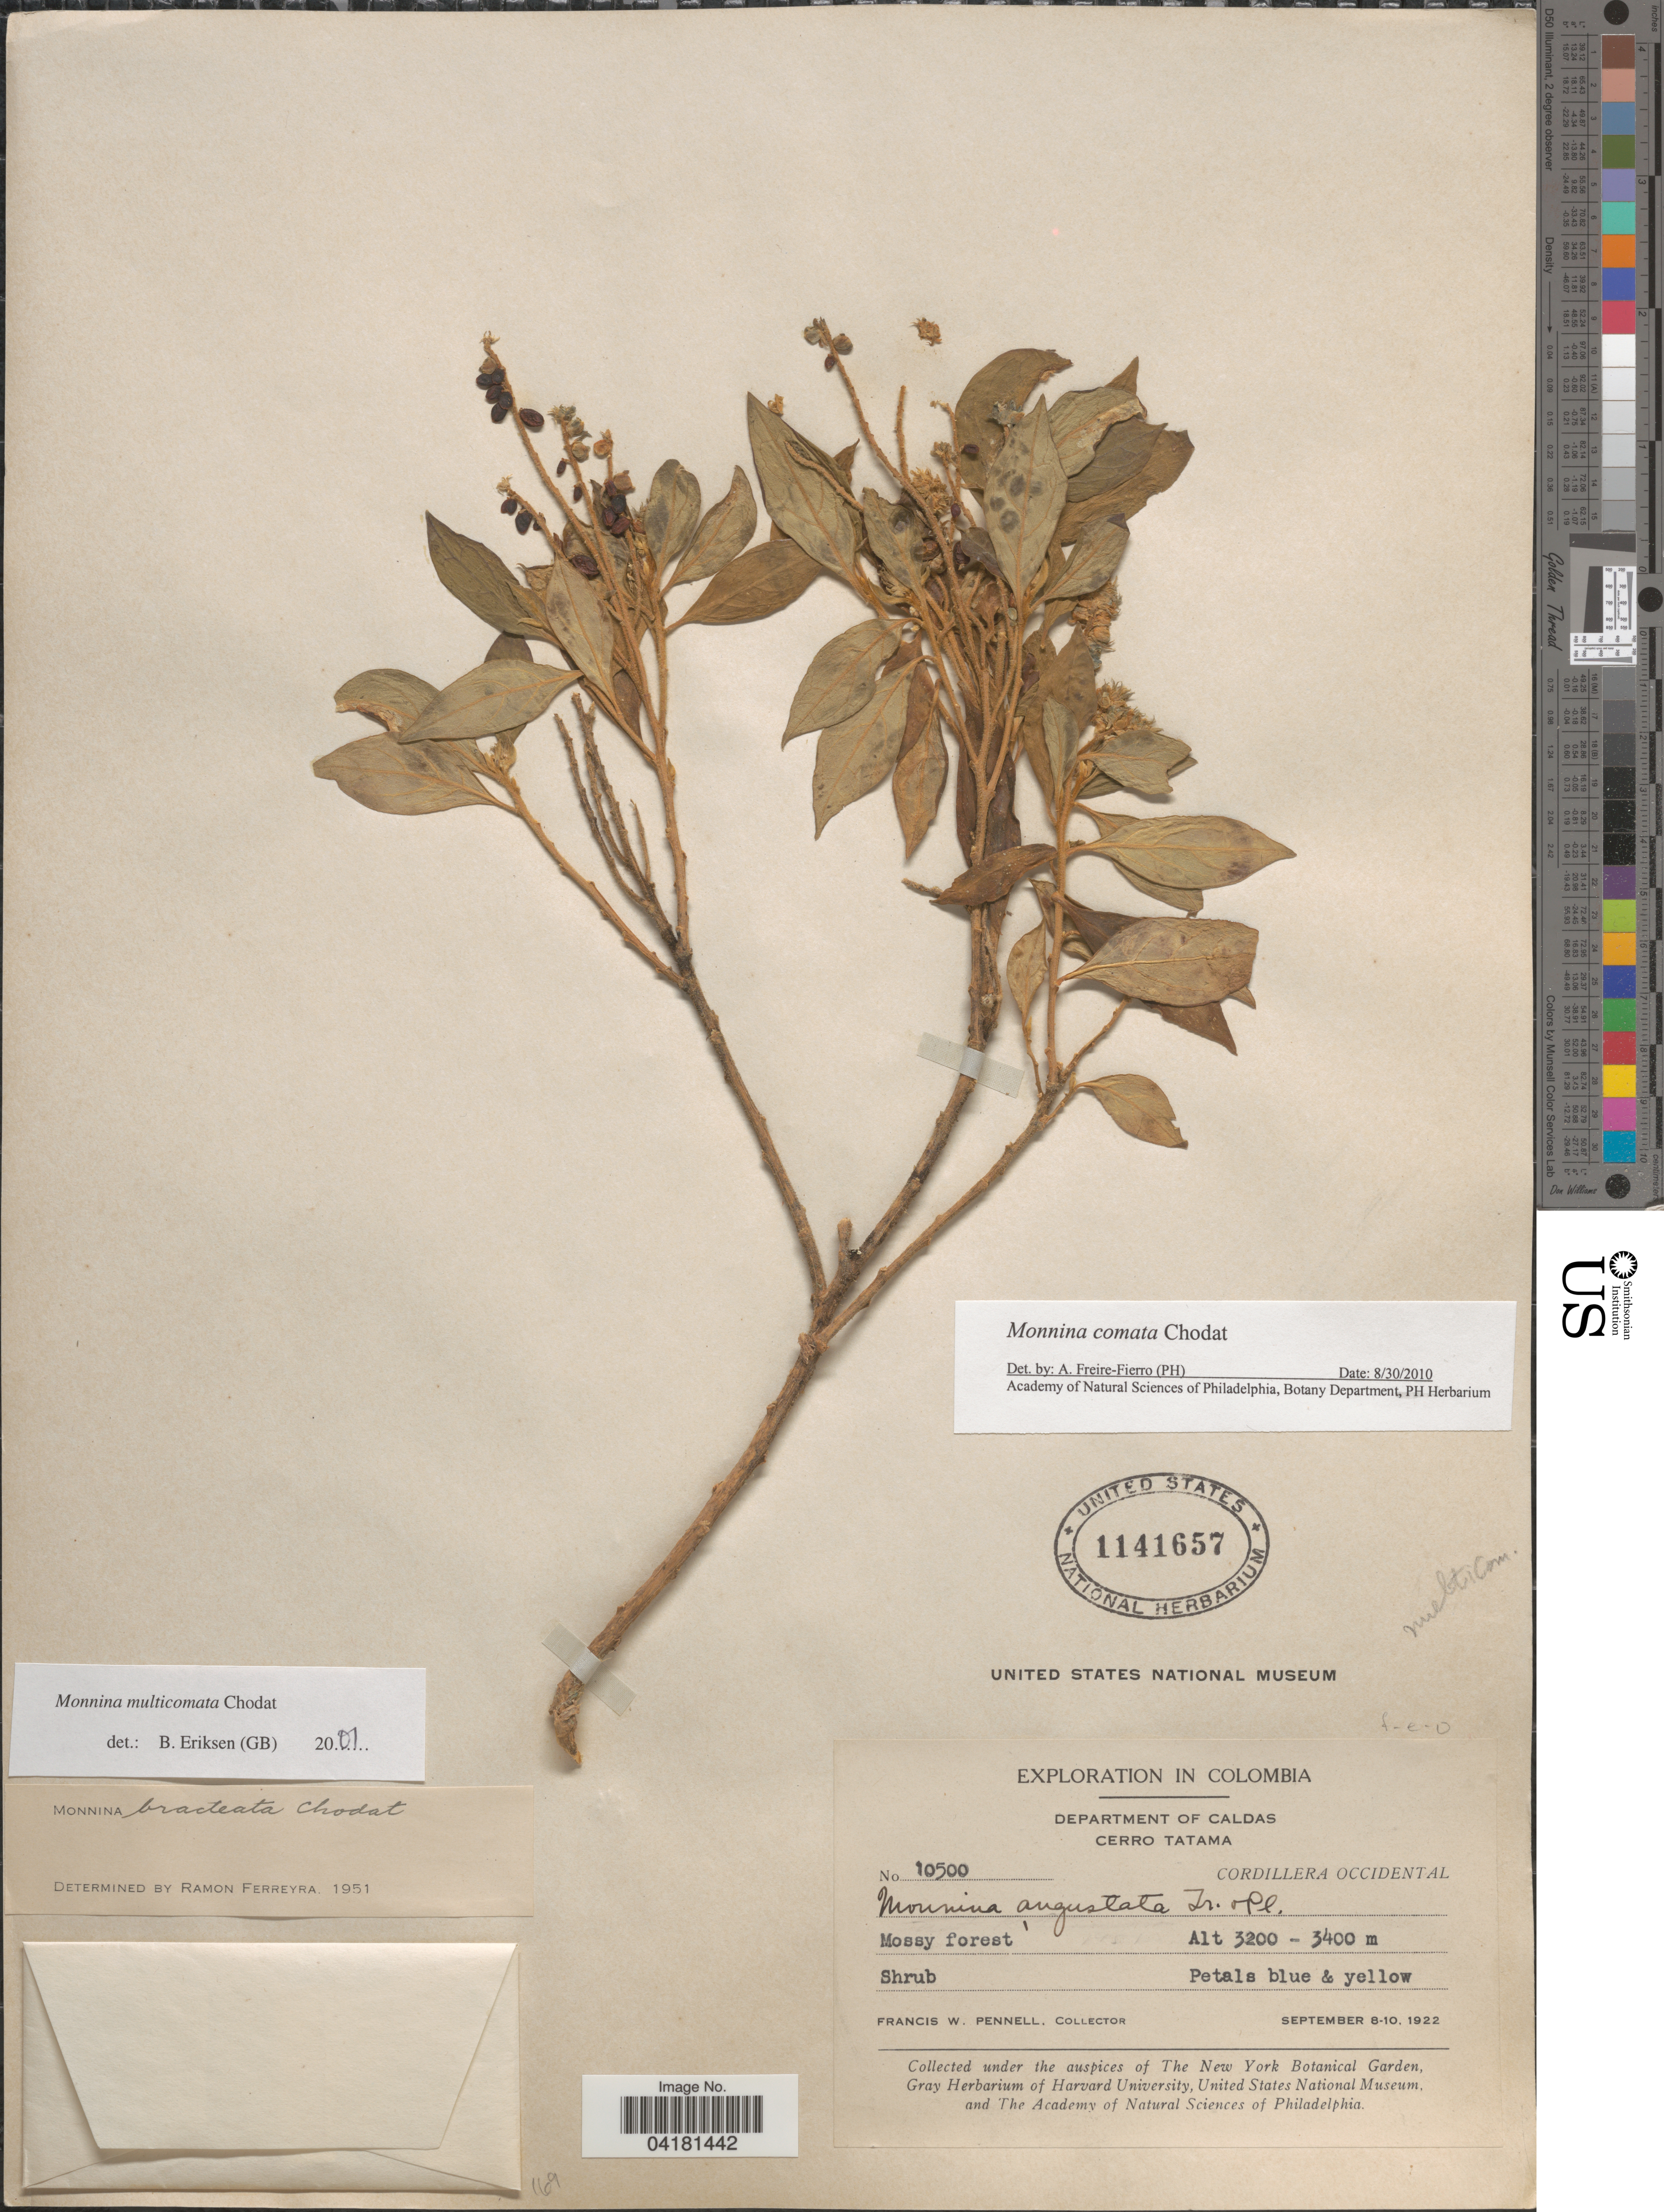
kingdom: Plantae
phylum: Tracheophyta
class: Magnoliopsida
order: Fabales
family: Polygalaceae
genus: Monnina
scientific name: Monnina comata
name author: Chodat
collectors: F. W. Pennell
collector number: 10500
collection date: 1922-09-08/1922-09-10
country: Colombia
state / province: Caldas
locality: Exploration in Colombia. Department of Caldas. Cerro Tatana, Cordillera Occidental.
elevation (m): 3200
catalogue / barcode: US 1141657